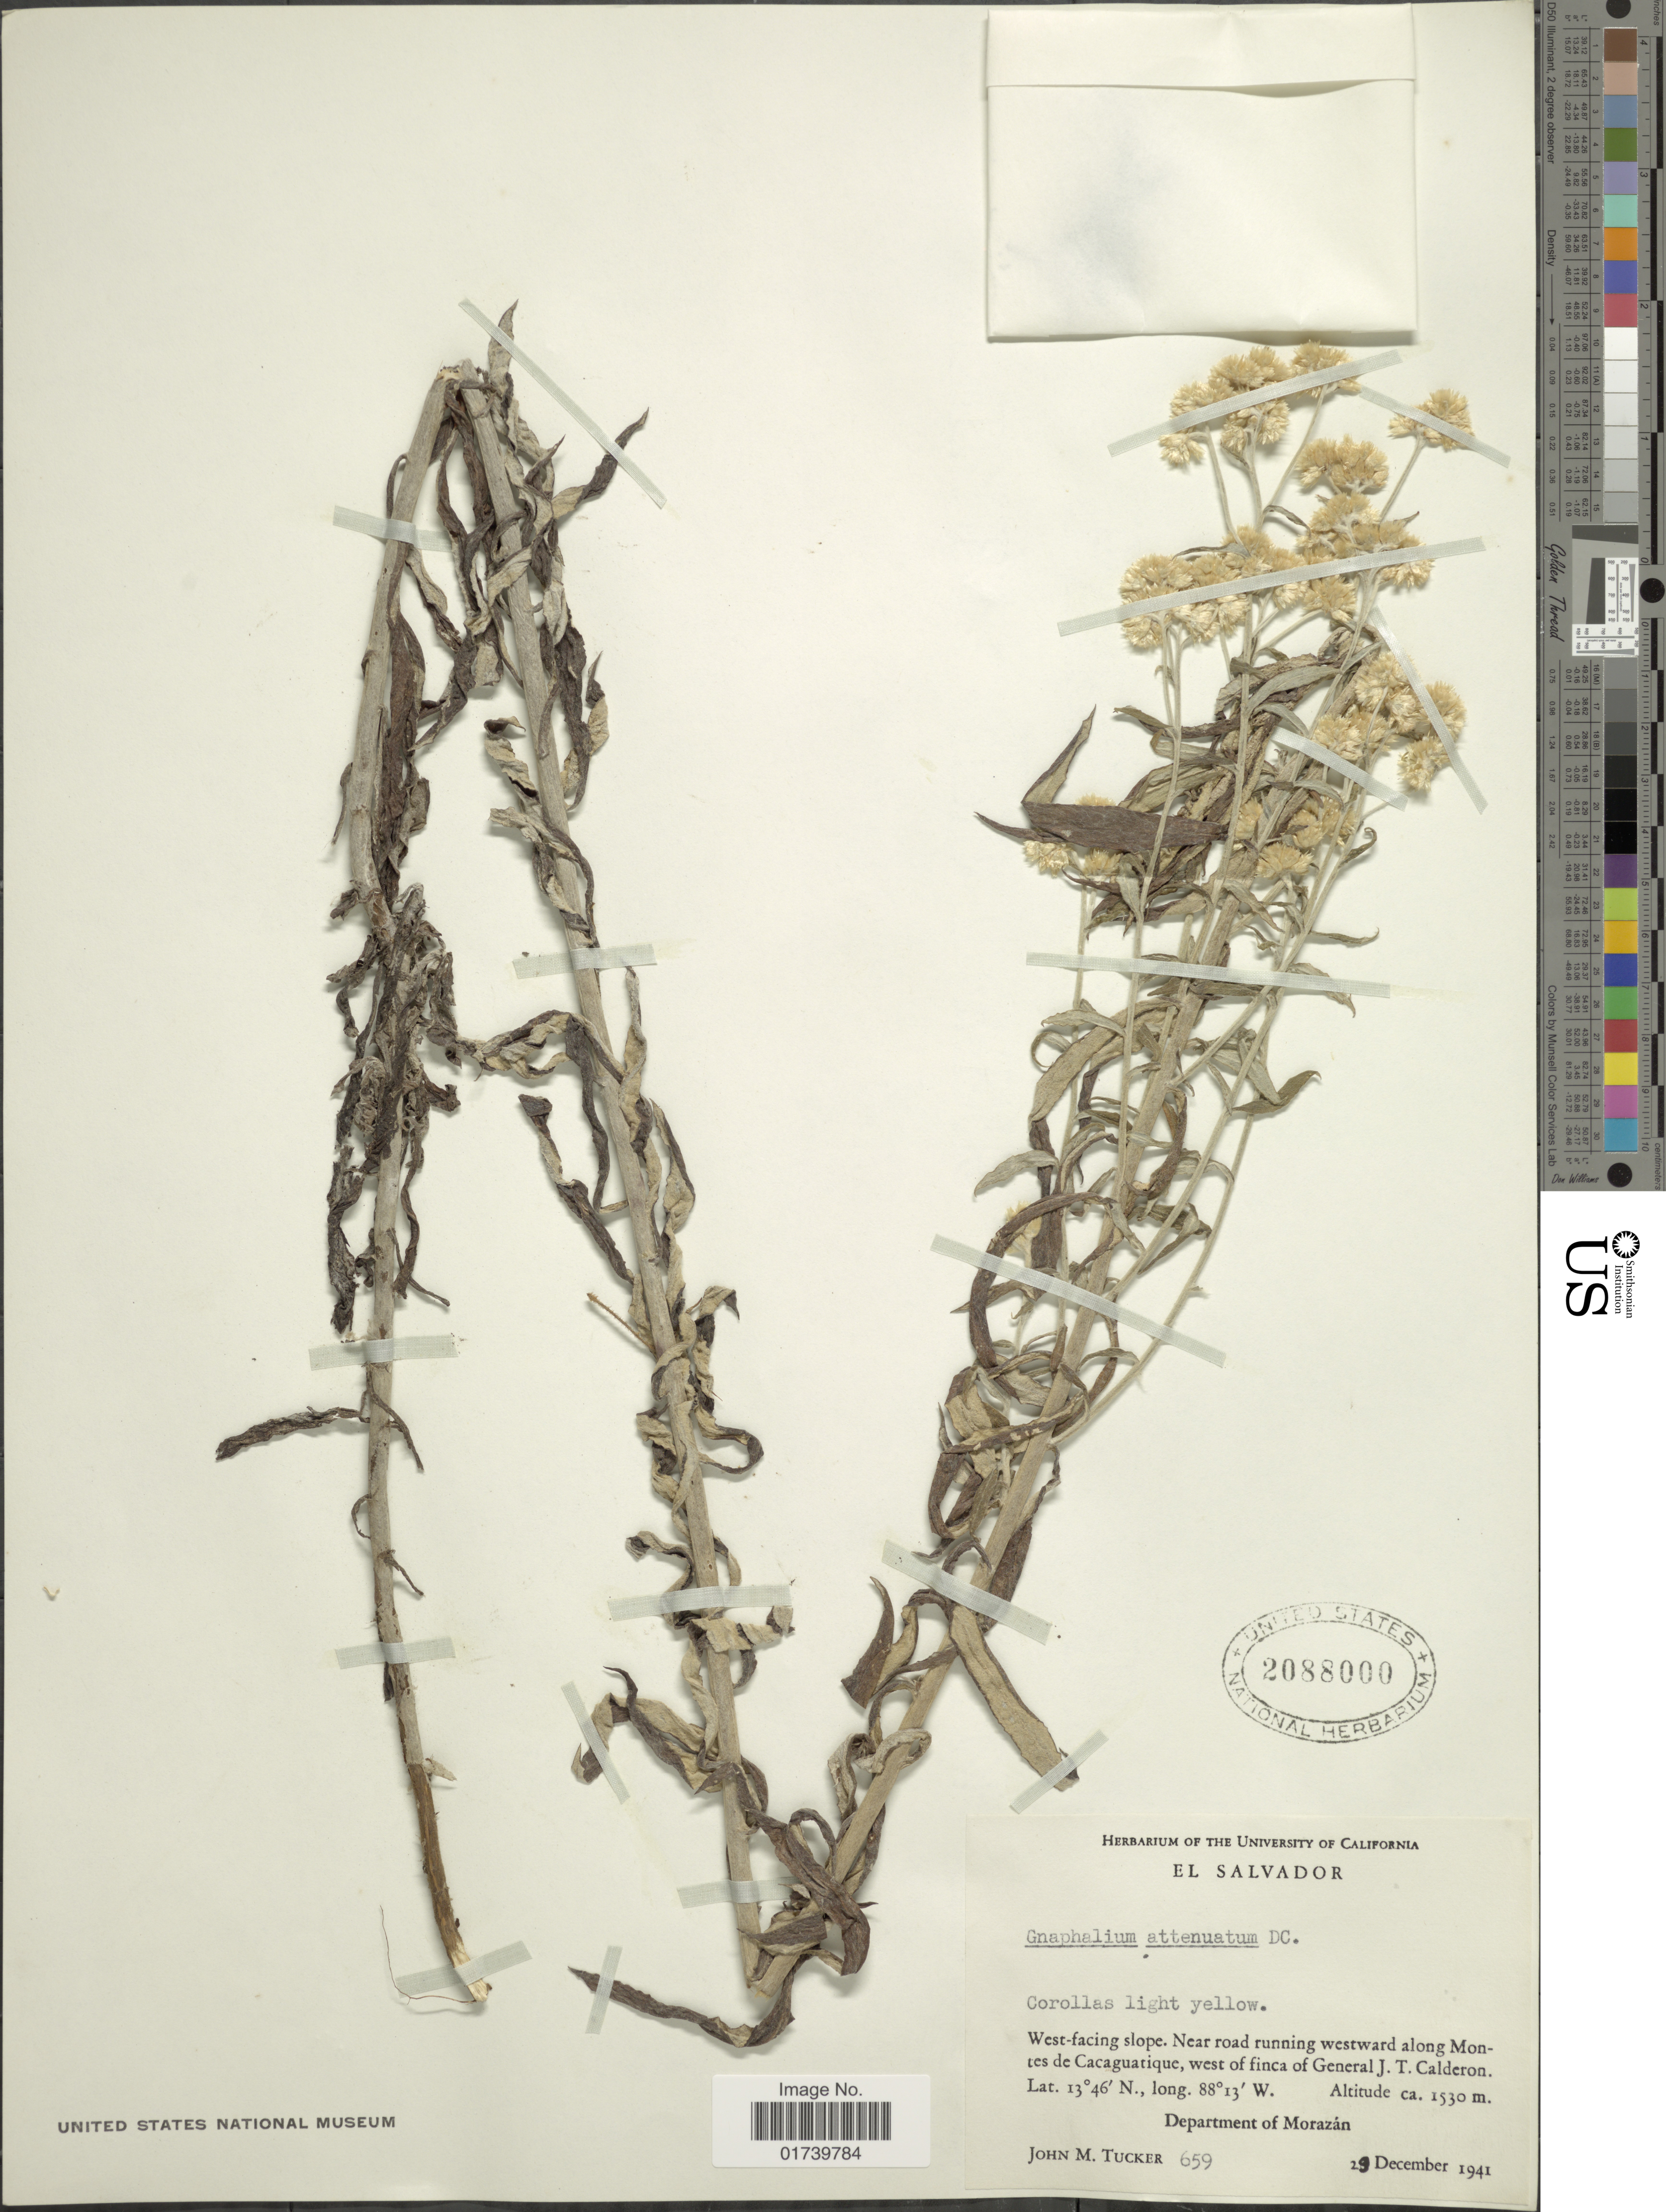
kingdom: Plantae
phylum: Tracheophyta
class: Magnoliopsida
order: Asterales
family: Asteraceae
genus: Pseudognaphalium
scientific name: Pseudognaphalium attenuatum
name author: (DC.) Anderb.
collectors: J. M. Tucker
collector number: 659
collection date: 1941-12-29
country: El Salvador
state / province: Morazan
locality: West-facing slope. Near road running westward along Montes de Cacaguatique, west of finca of General J. T. Calderon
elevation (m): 1530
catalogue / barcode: US 2088000